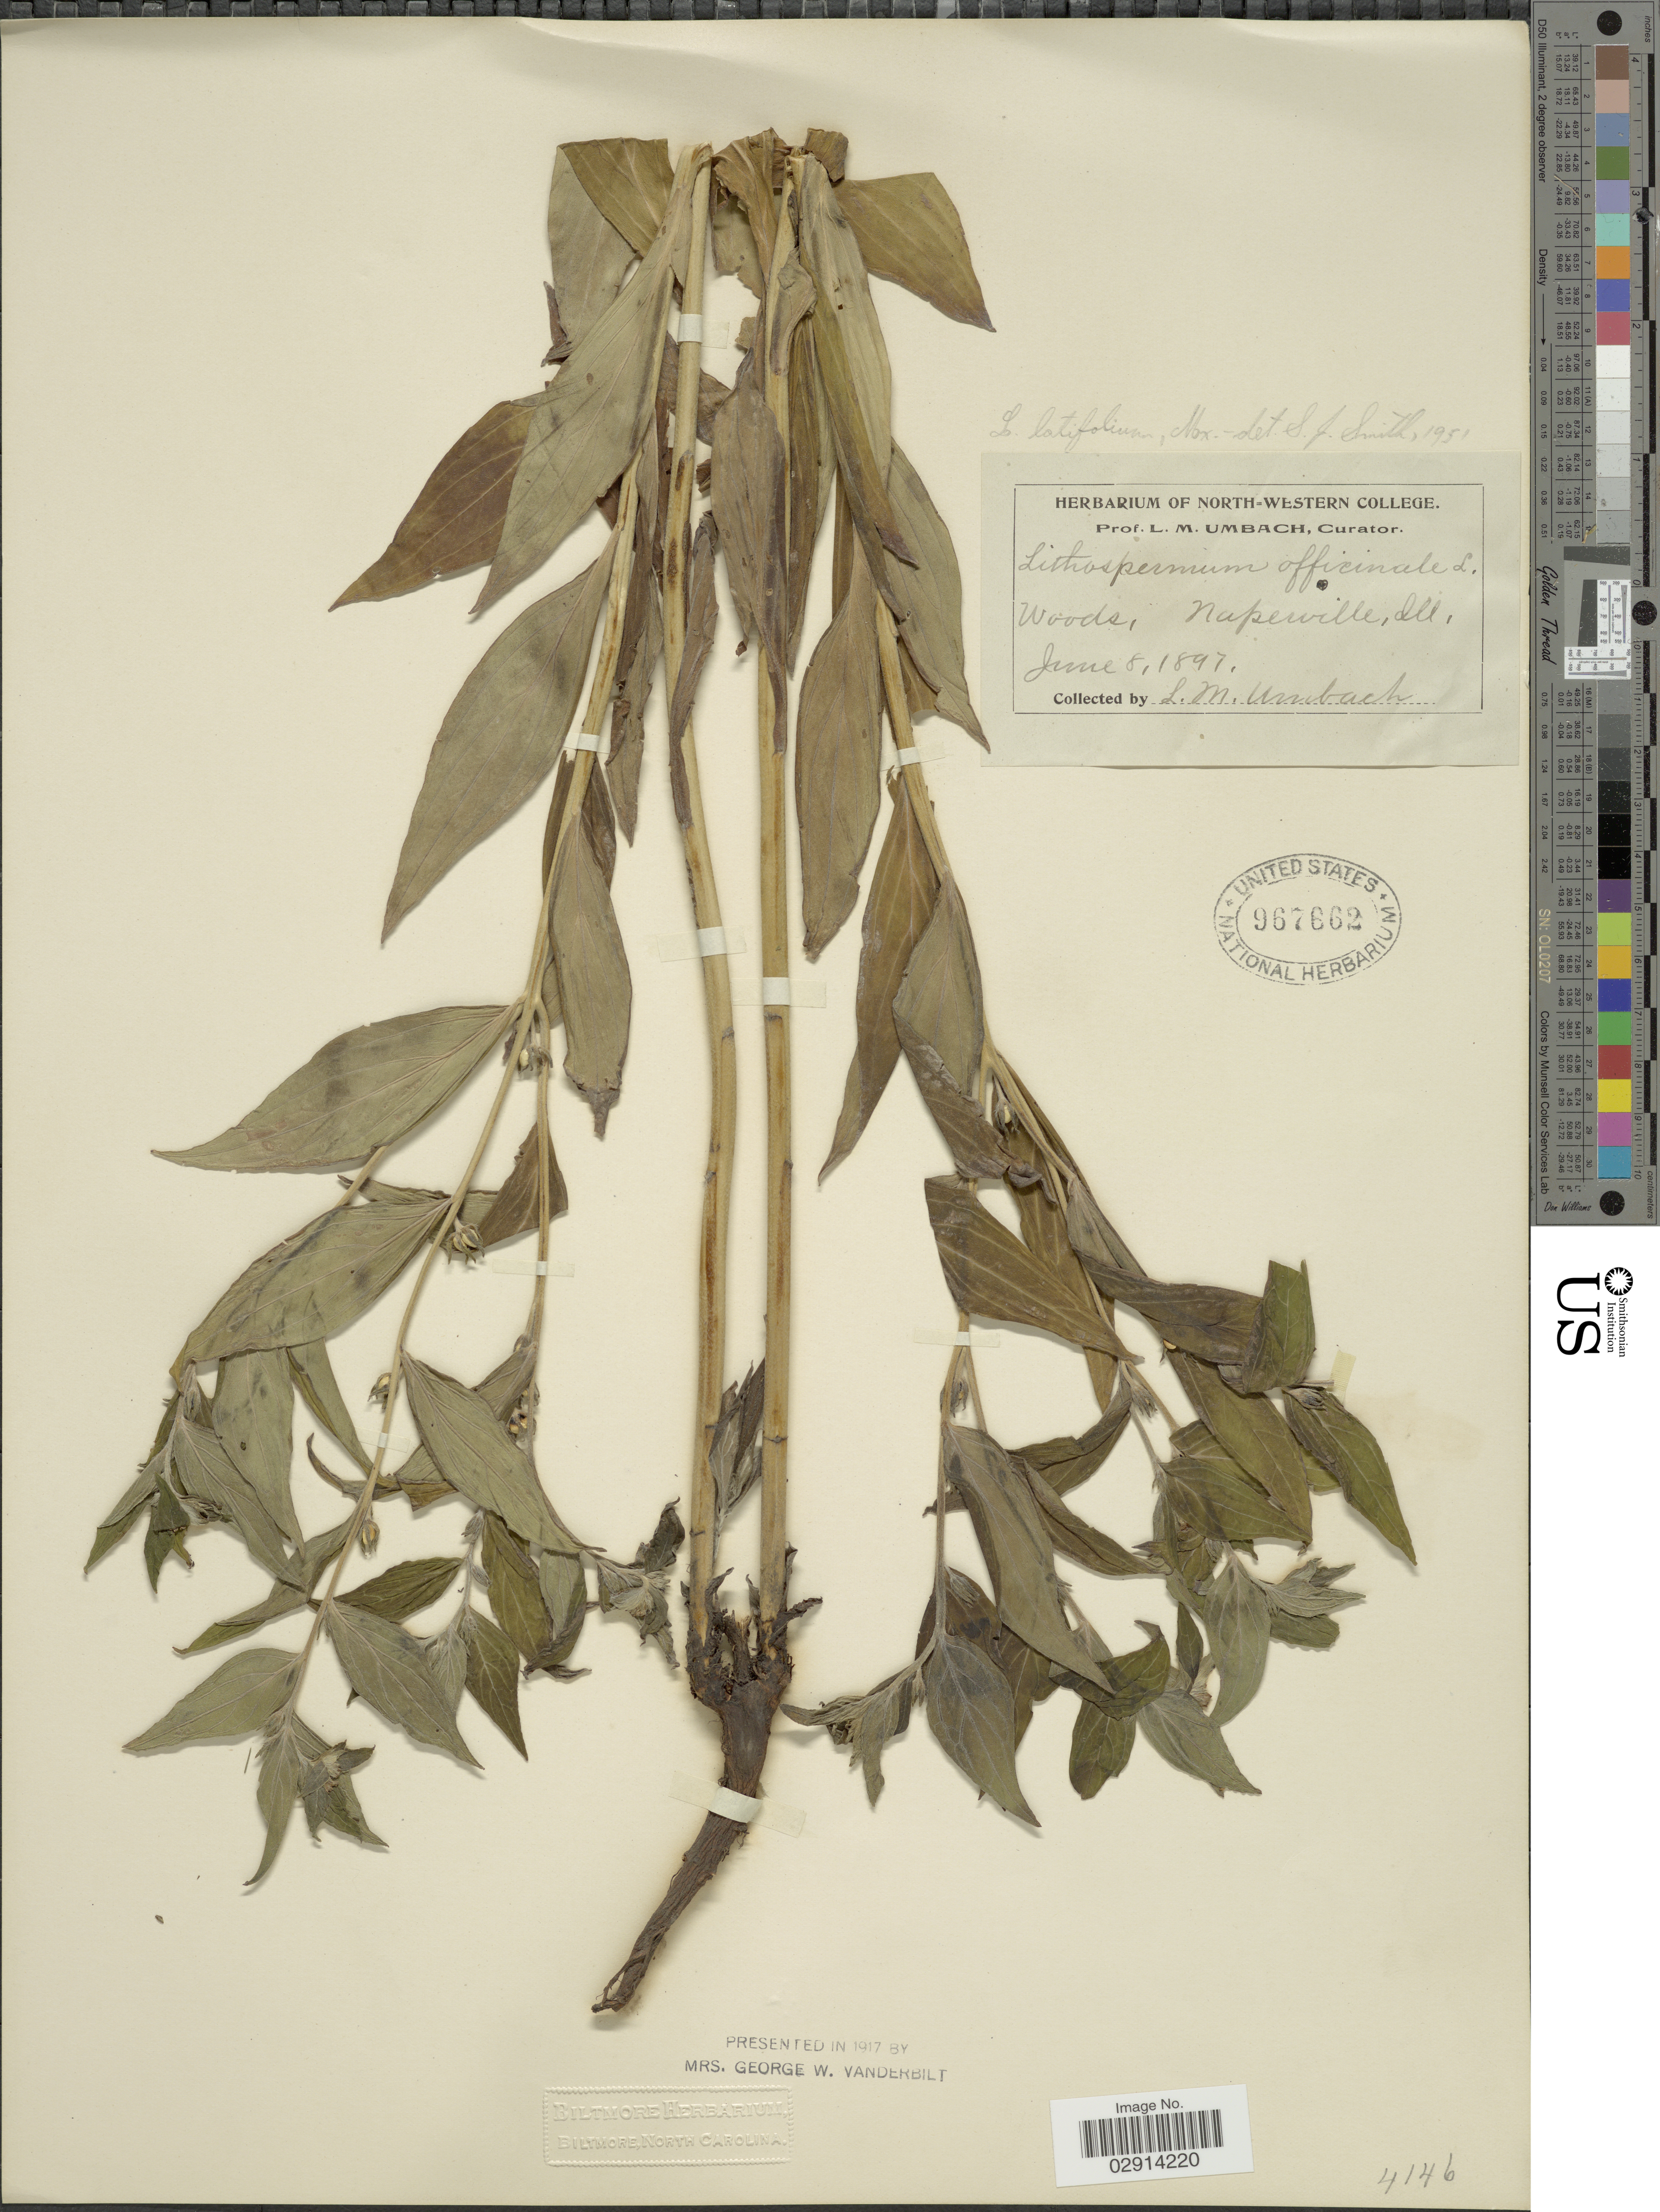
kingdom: Plantae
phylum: Tracheophyta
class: Magnoliopsida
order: Boraginales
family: Boraginaceae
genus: Lithospermum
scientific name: Lithospermum latifolium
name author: Michx.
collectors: L. M. Umbach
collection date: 1897-06-08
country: United States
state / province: Illinois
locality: Woods, Naperville, Ill.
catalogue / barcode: US 967662